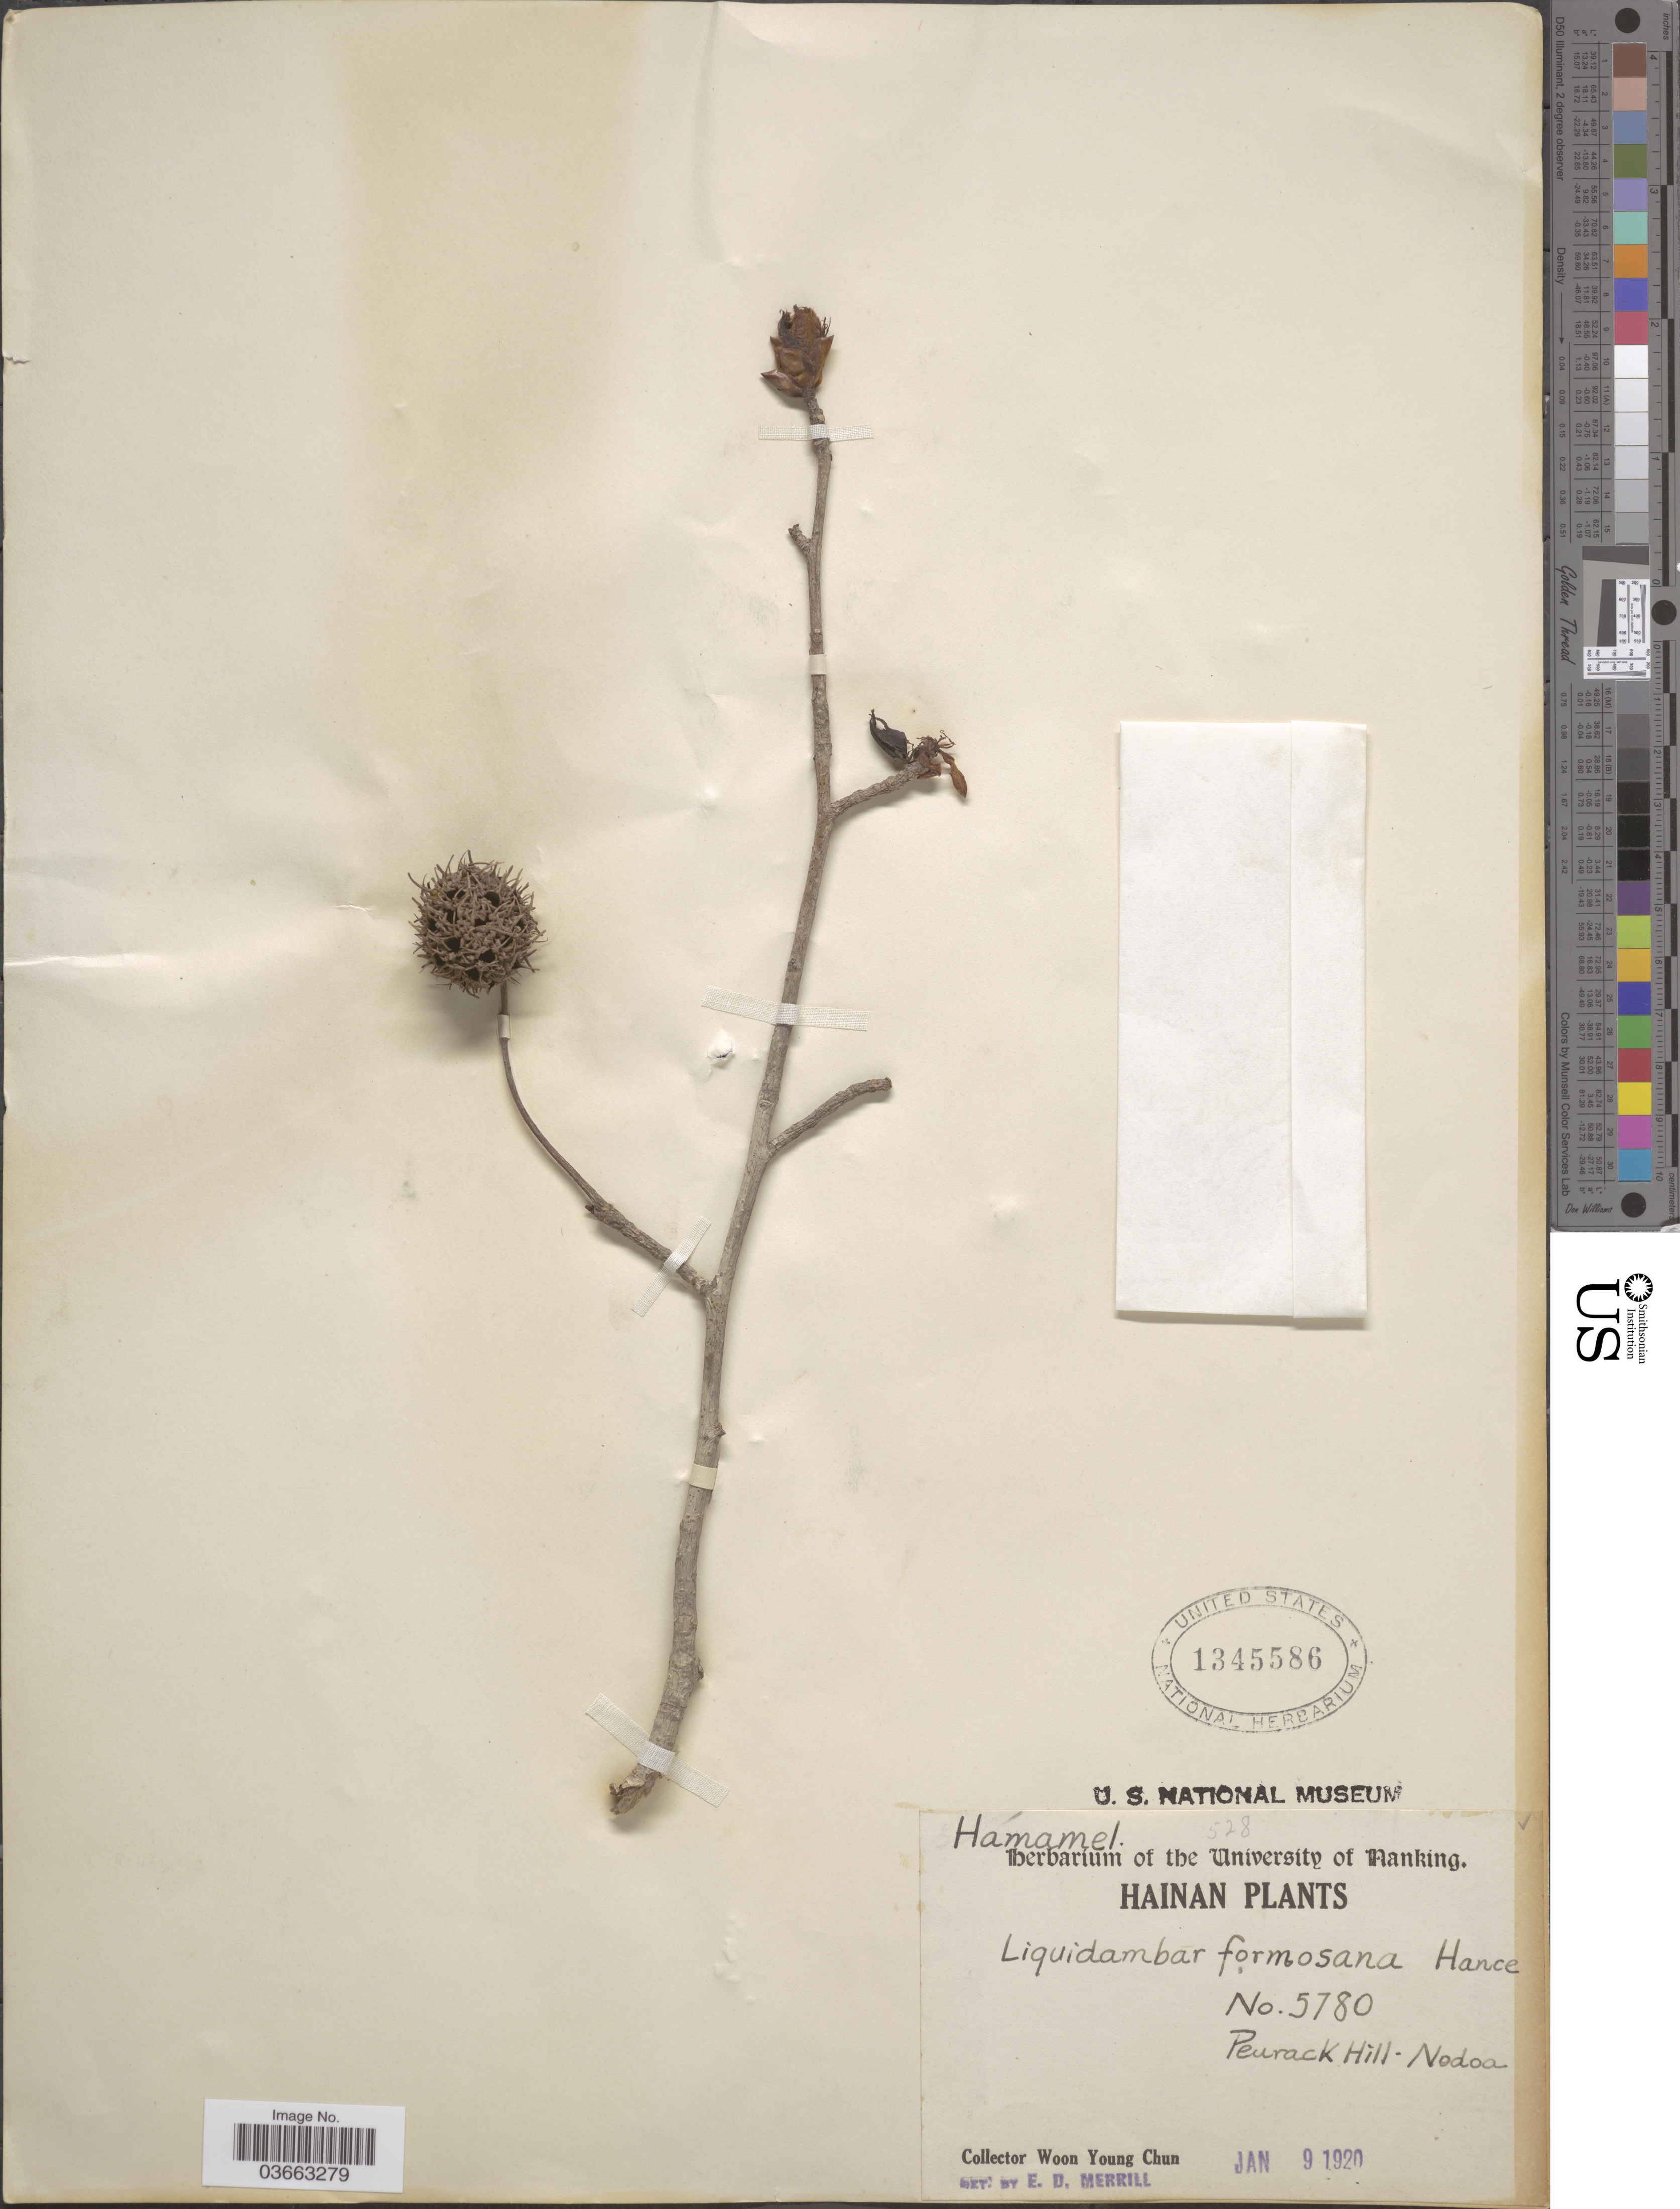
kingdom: Plantae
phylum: Tracheophyta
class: Magnoliopsida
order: Saxifragales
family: Altingiaceae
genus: Liquidambar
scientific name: Liquidambar formosana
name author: Hance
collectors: W. Y. Chun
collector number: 5780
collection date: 1920-01-09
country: China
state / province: Hainan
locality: Peurack Hill-Nodoa.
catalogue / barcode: US 1345586